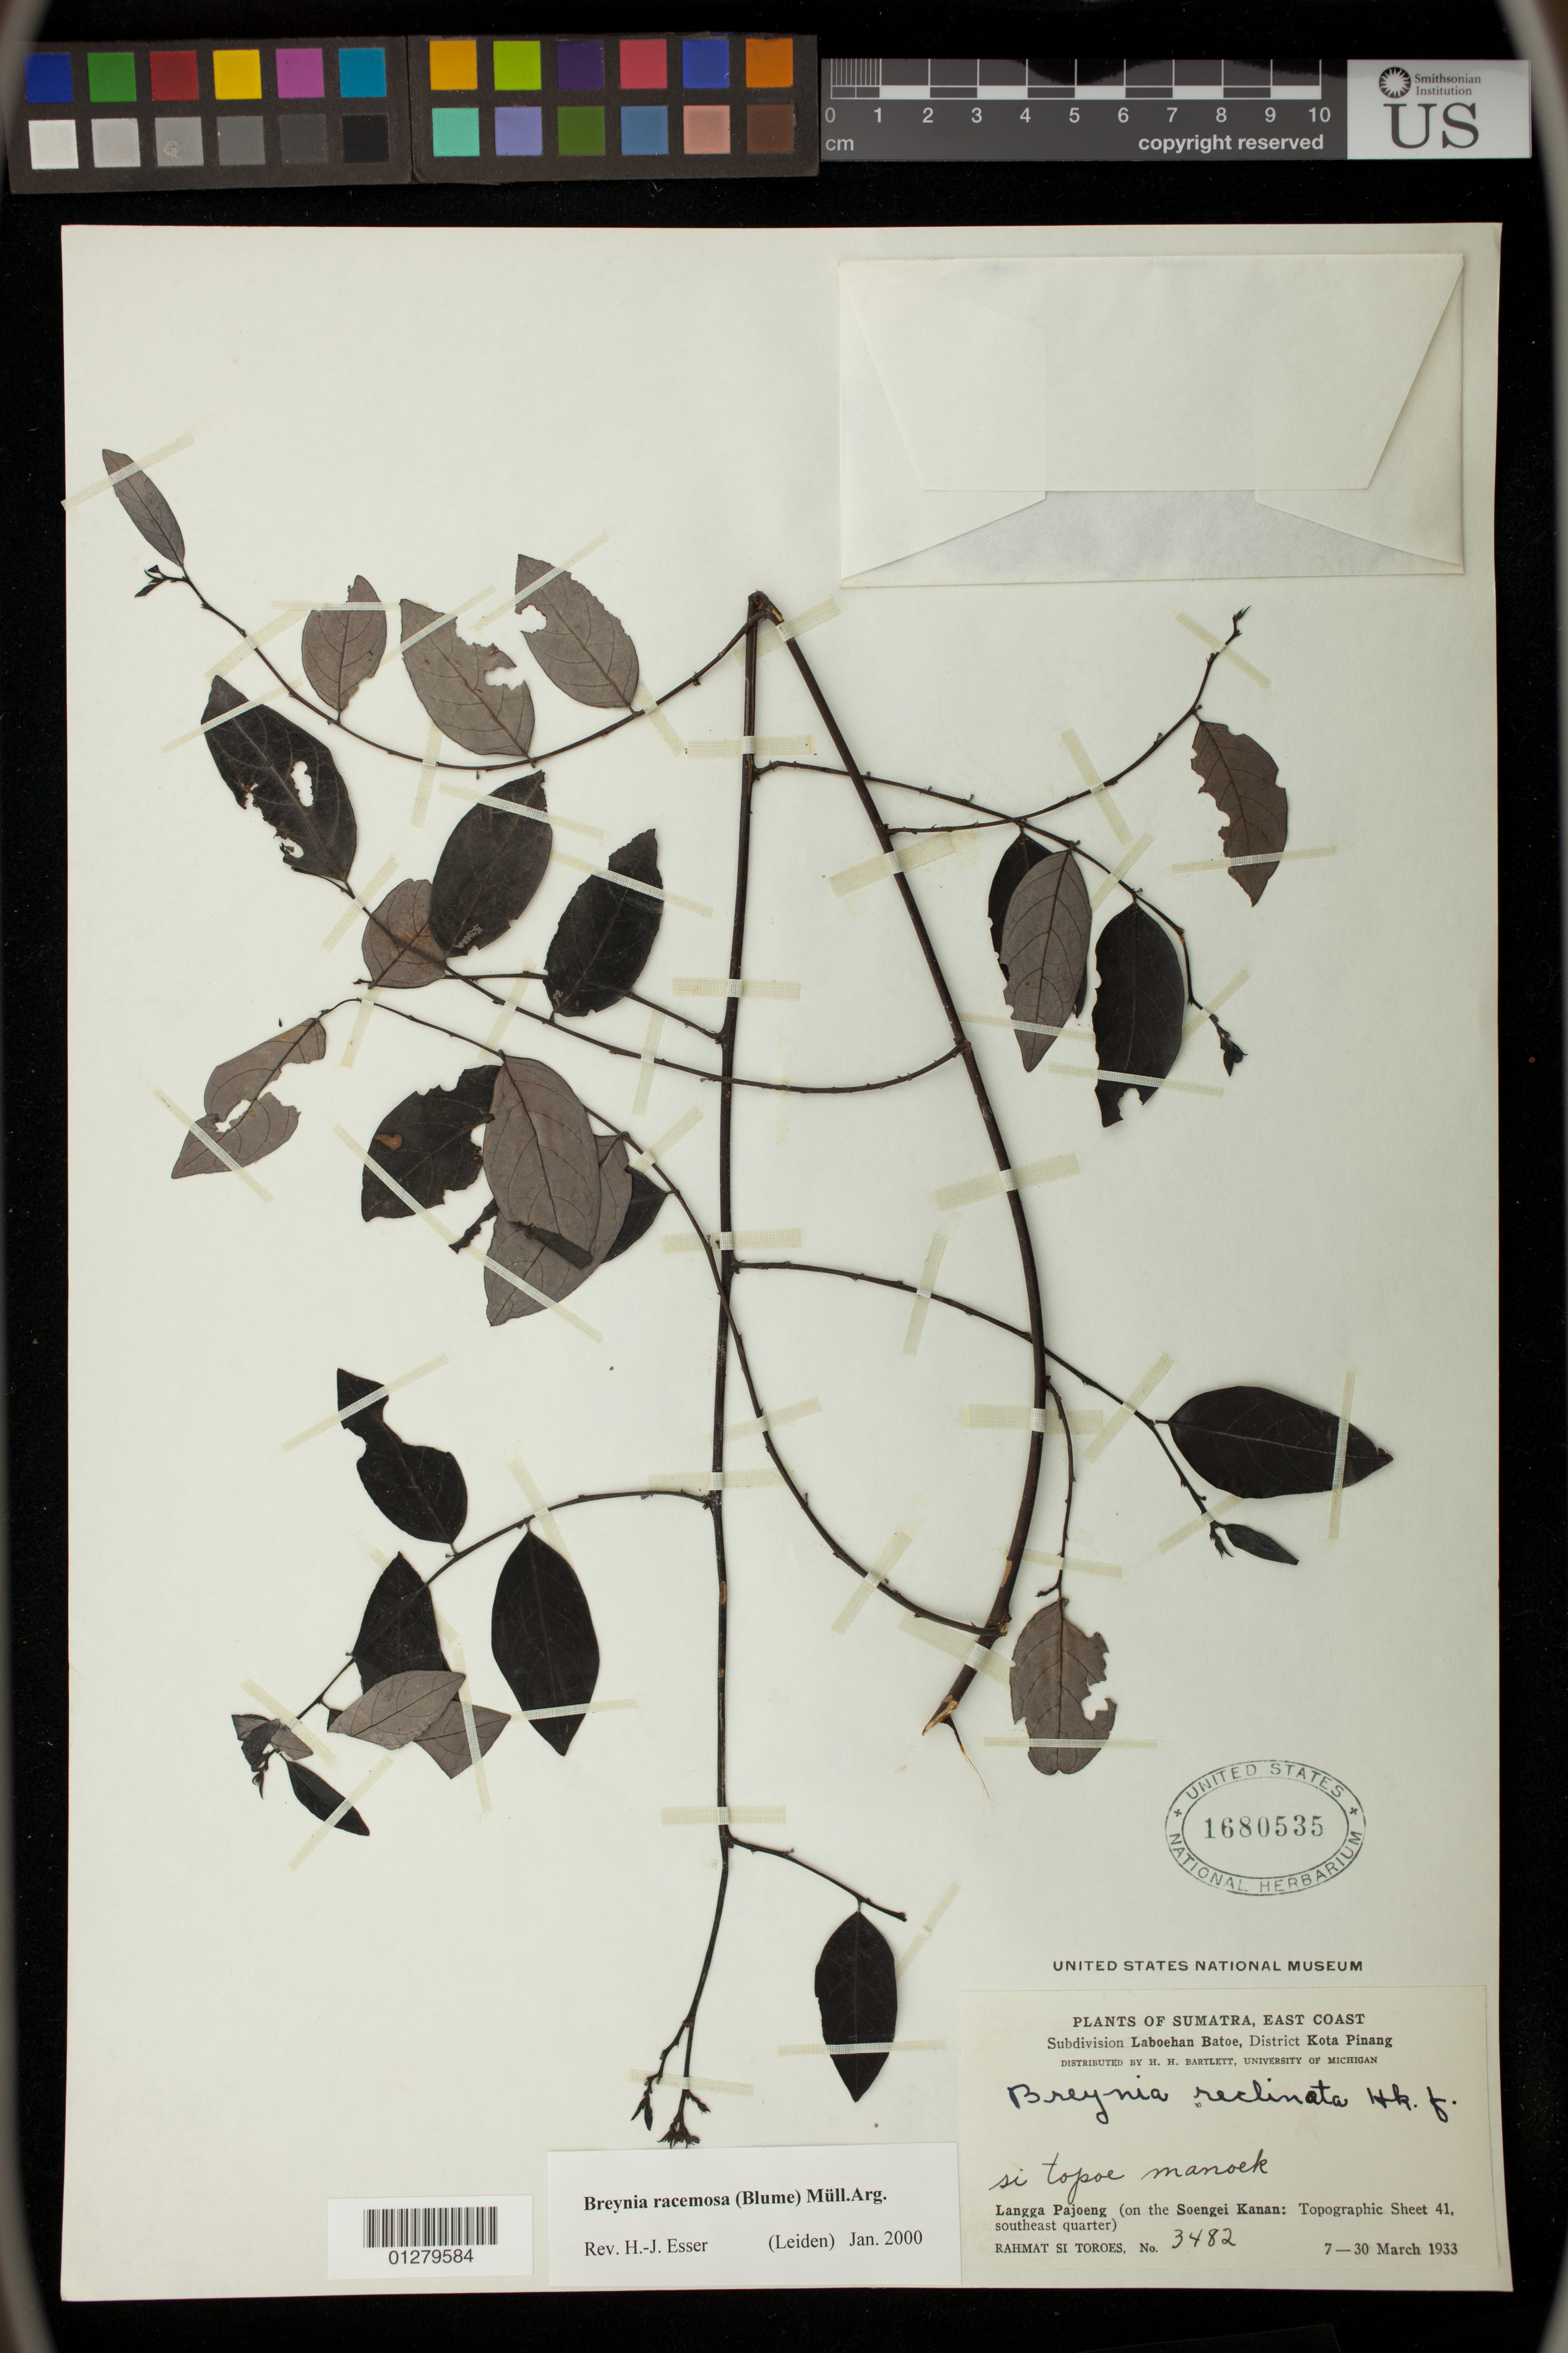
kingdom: Plantae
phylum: Tracheophyta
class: Magnoliopsida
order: Malpighiales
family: Phyllanthaceae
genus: Phyllanthus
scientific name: Phyllanthus reclinatus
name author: Roxb.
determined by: Wagner, W. L., (BOT), Smithsonian Institution - National Museum of Natural History (UNITED STATES)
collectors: Rahmat Si Boeea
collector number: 3482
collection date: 1933-03-07/1933-03-30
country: Indonesia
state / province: Sumatra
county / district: Sumatera Utara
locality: Sumatra, East Coast. Langga Pajoeng (on the Soengei Kanan: Topographic Sheet 41, southeast quarter), Laboehan Batoe, Kota Pinang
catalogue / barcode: US 1680535